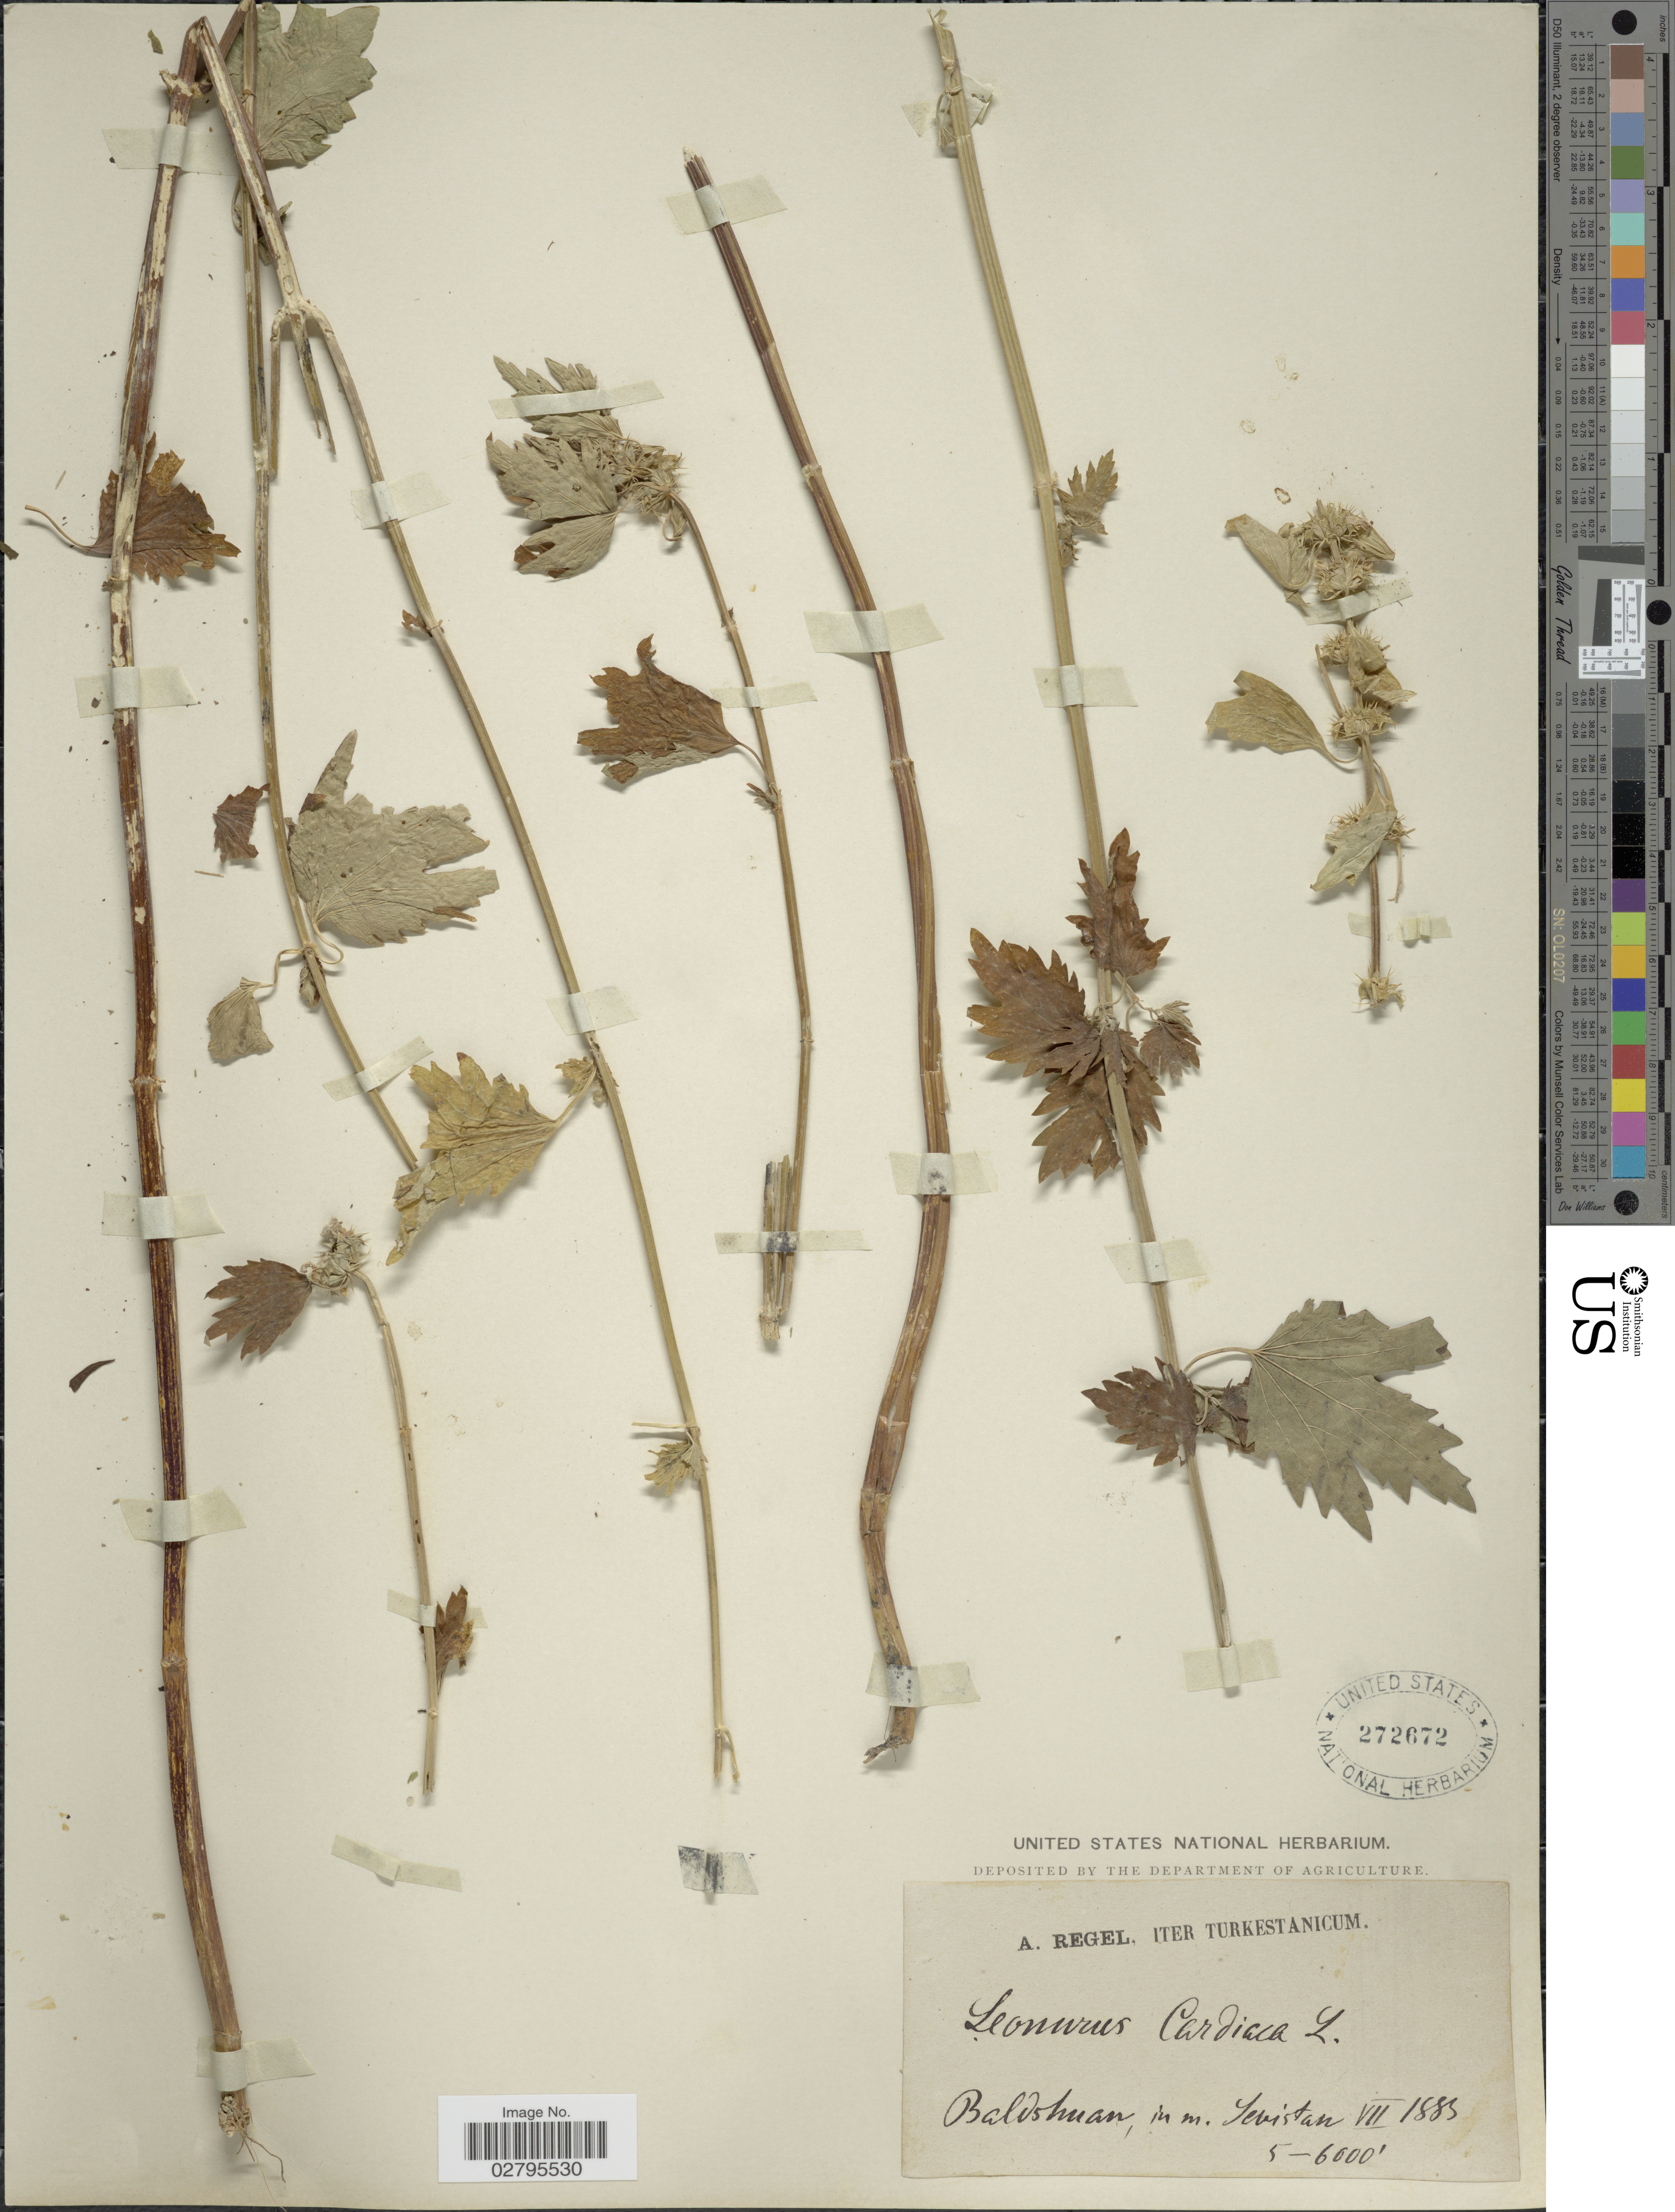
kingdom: Plantae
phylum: Tracheophyta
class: Magnoliopsida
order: Lamiales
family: Lamiaceae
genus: Leonurus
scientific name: Leonurus cardiaca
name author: L.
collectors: A. Regel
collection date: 1883-07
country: Uzbekistan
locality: Baldschuan, in m. Sebistan [interpreted]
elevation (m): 1524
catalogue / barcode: US 272672